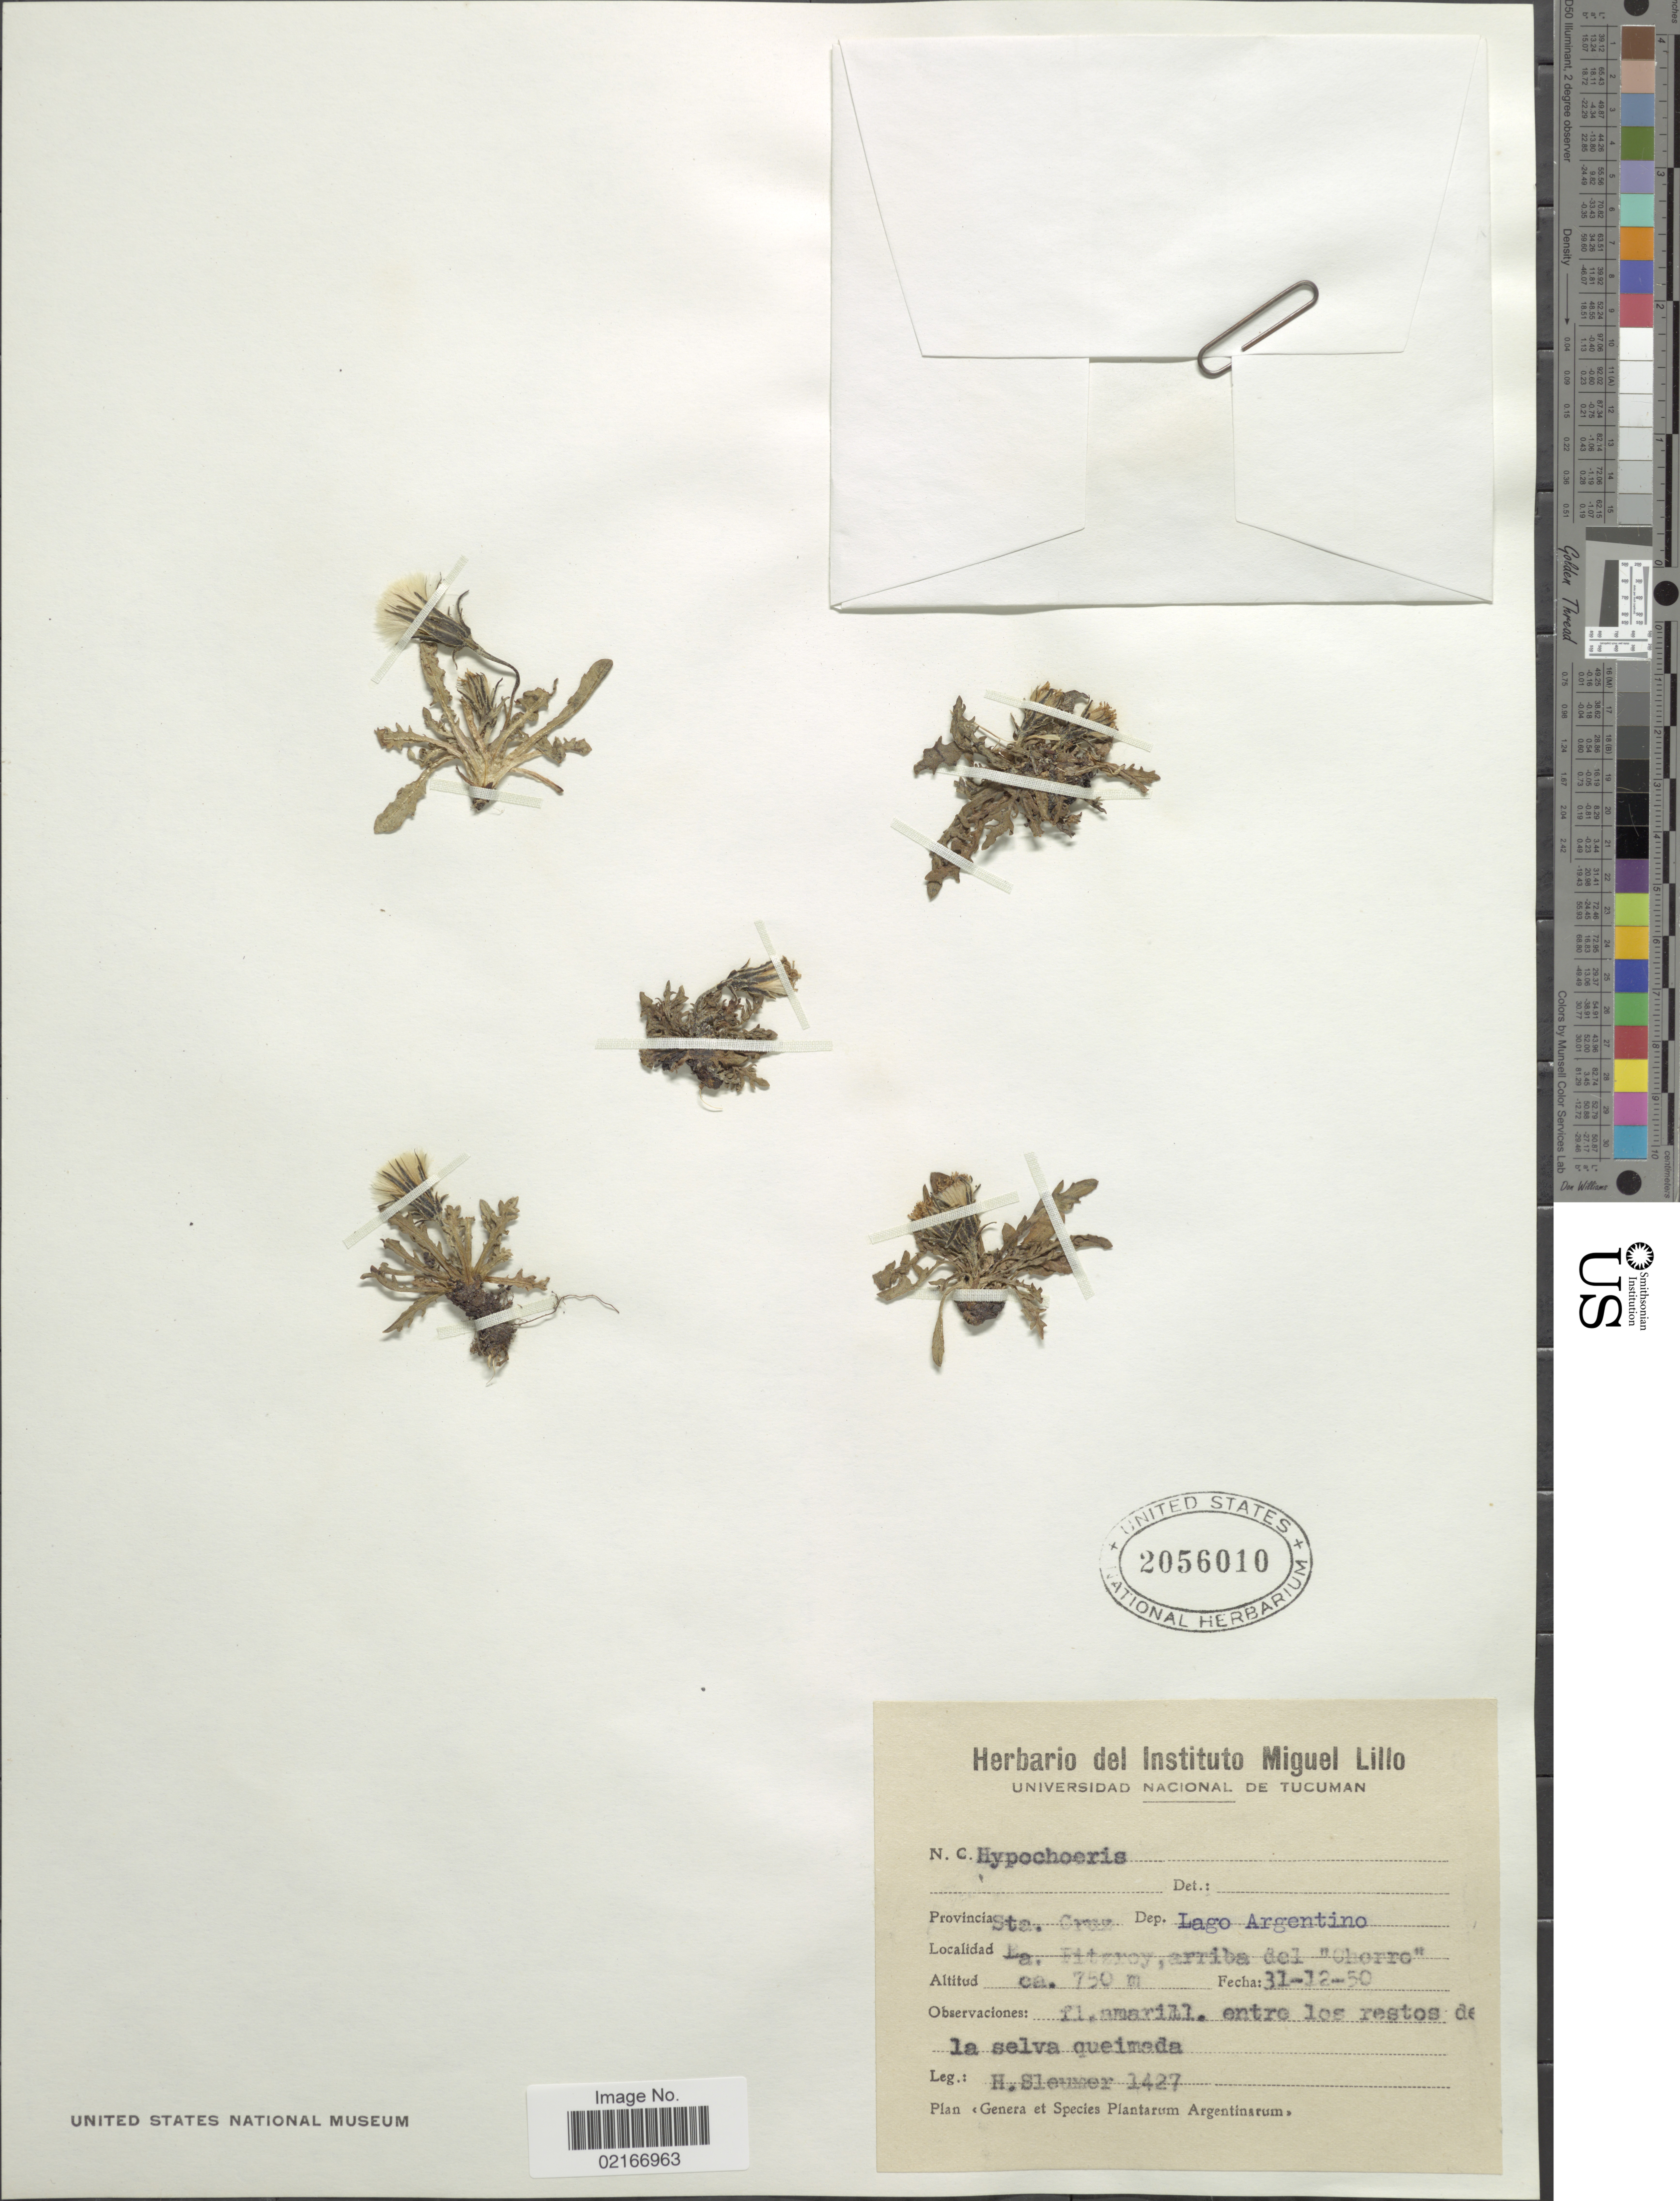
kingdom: Plantae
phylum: Tracheophyta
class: Magnoliopsida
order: Asterales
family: Asteraceae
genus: Hypochaeris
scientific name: Hypochaeris sp.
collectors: H. O. Sleumer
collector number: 1427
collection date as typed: Transcribed d/m/y: 31/12/50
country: Argentina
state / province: Santa Cruz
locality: Dep. Lago Argentino. Ea. Fitzroy, arriba del "Chorro"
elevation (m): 750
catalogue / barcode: US 2056010